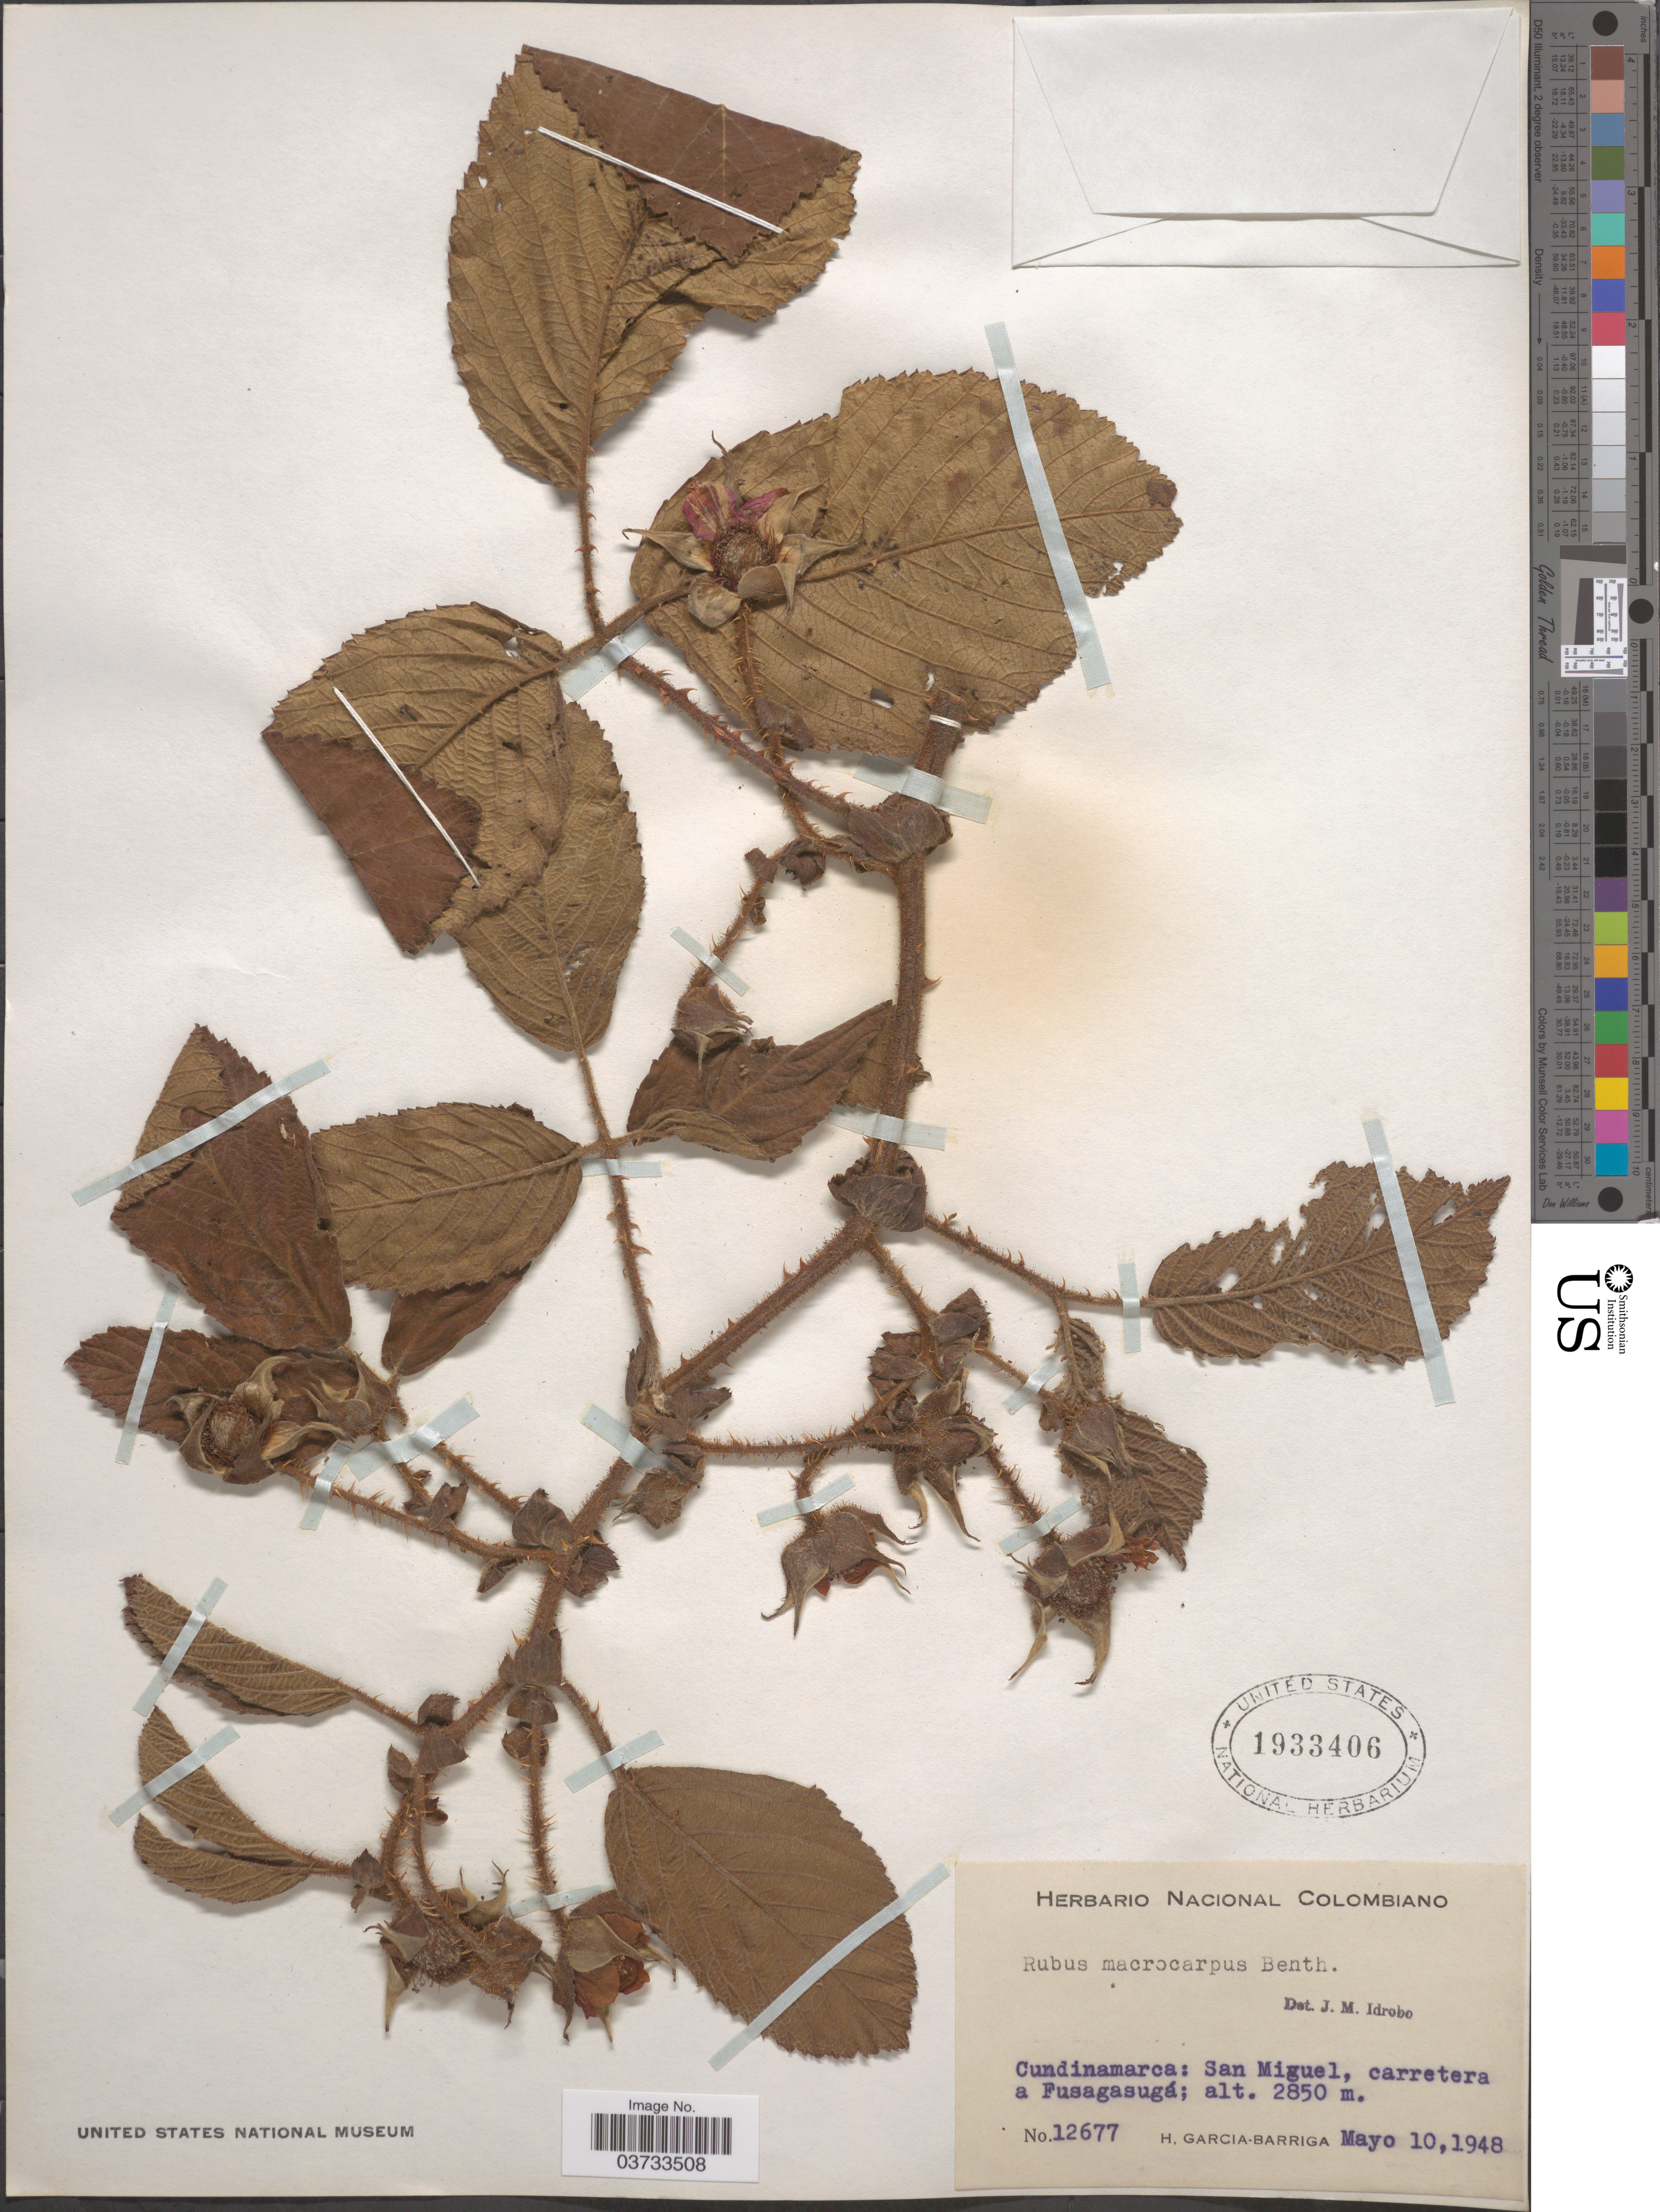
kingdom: Plantae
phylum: Tracheophyta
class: Magnoliopsida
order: Rosales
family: Rosaceae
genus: Rubus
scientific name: Rubus macrocarpus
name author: King ex C.B. Clarke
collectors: H. García Barriga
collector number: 12677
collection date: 1948-05-10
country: Colombia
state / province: Cundinamarca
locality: San Miguel, carretera a Fusagasugá.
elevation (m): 2850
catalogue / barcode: US 1933406